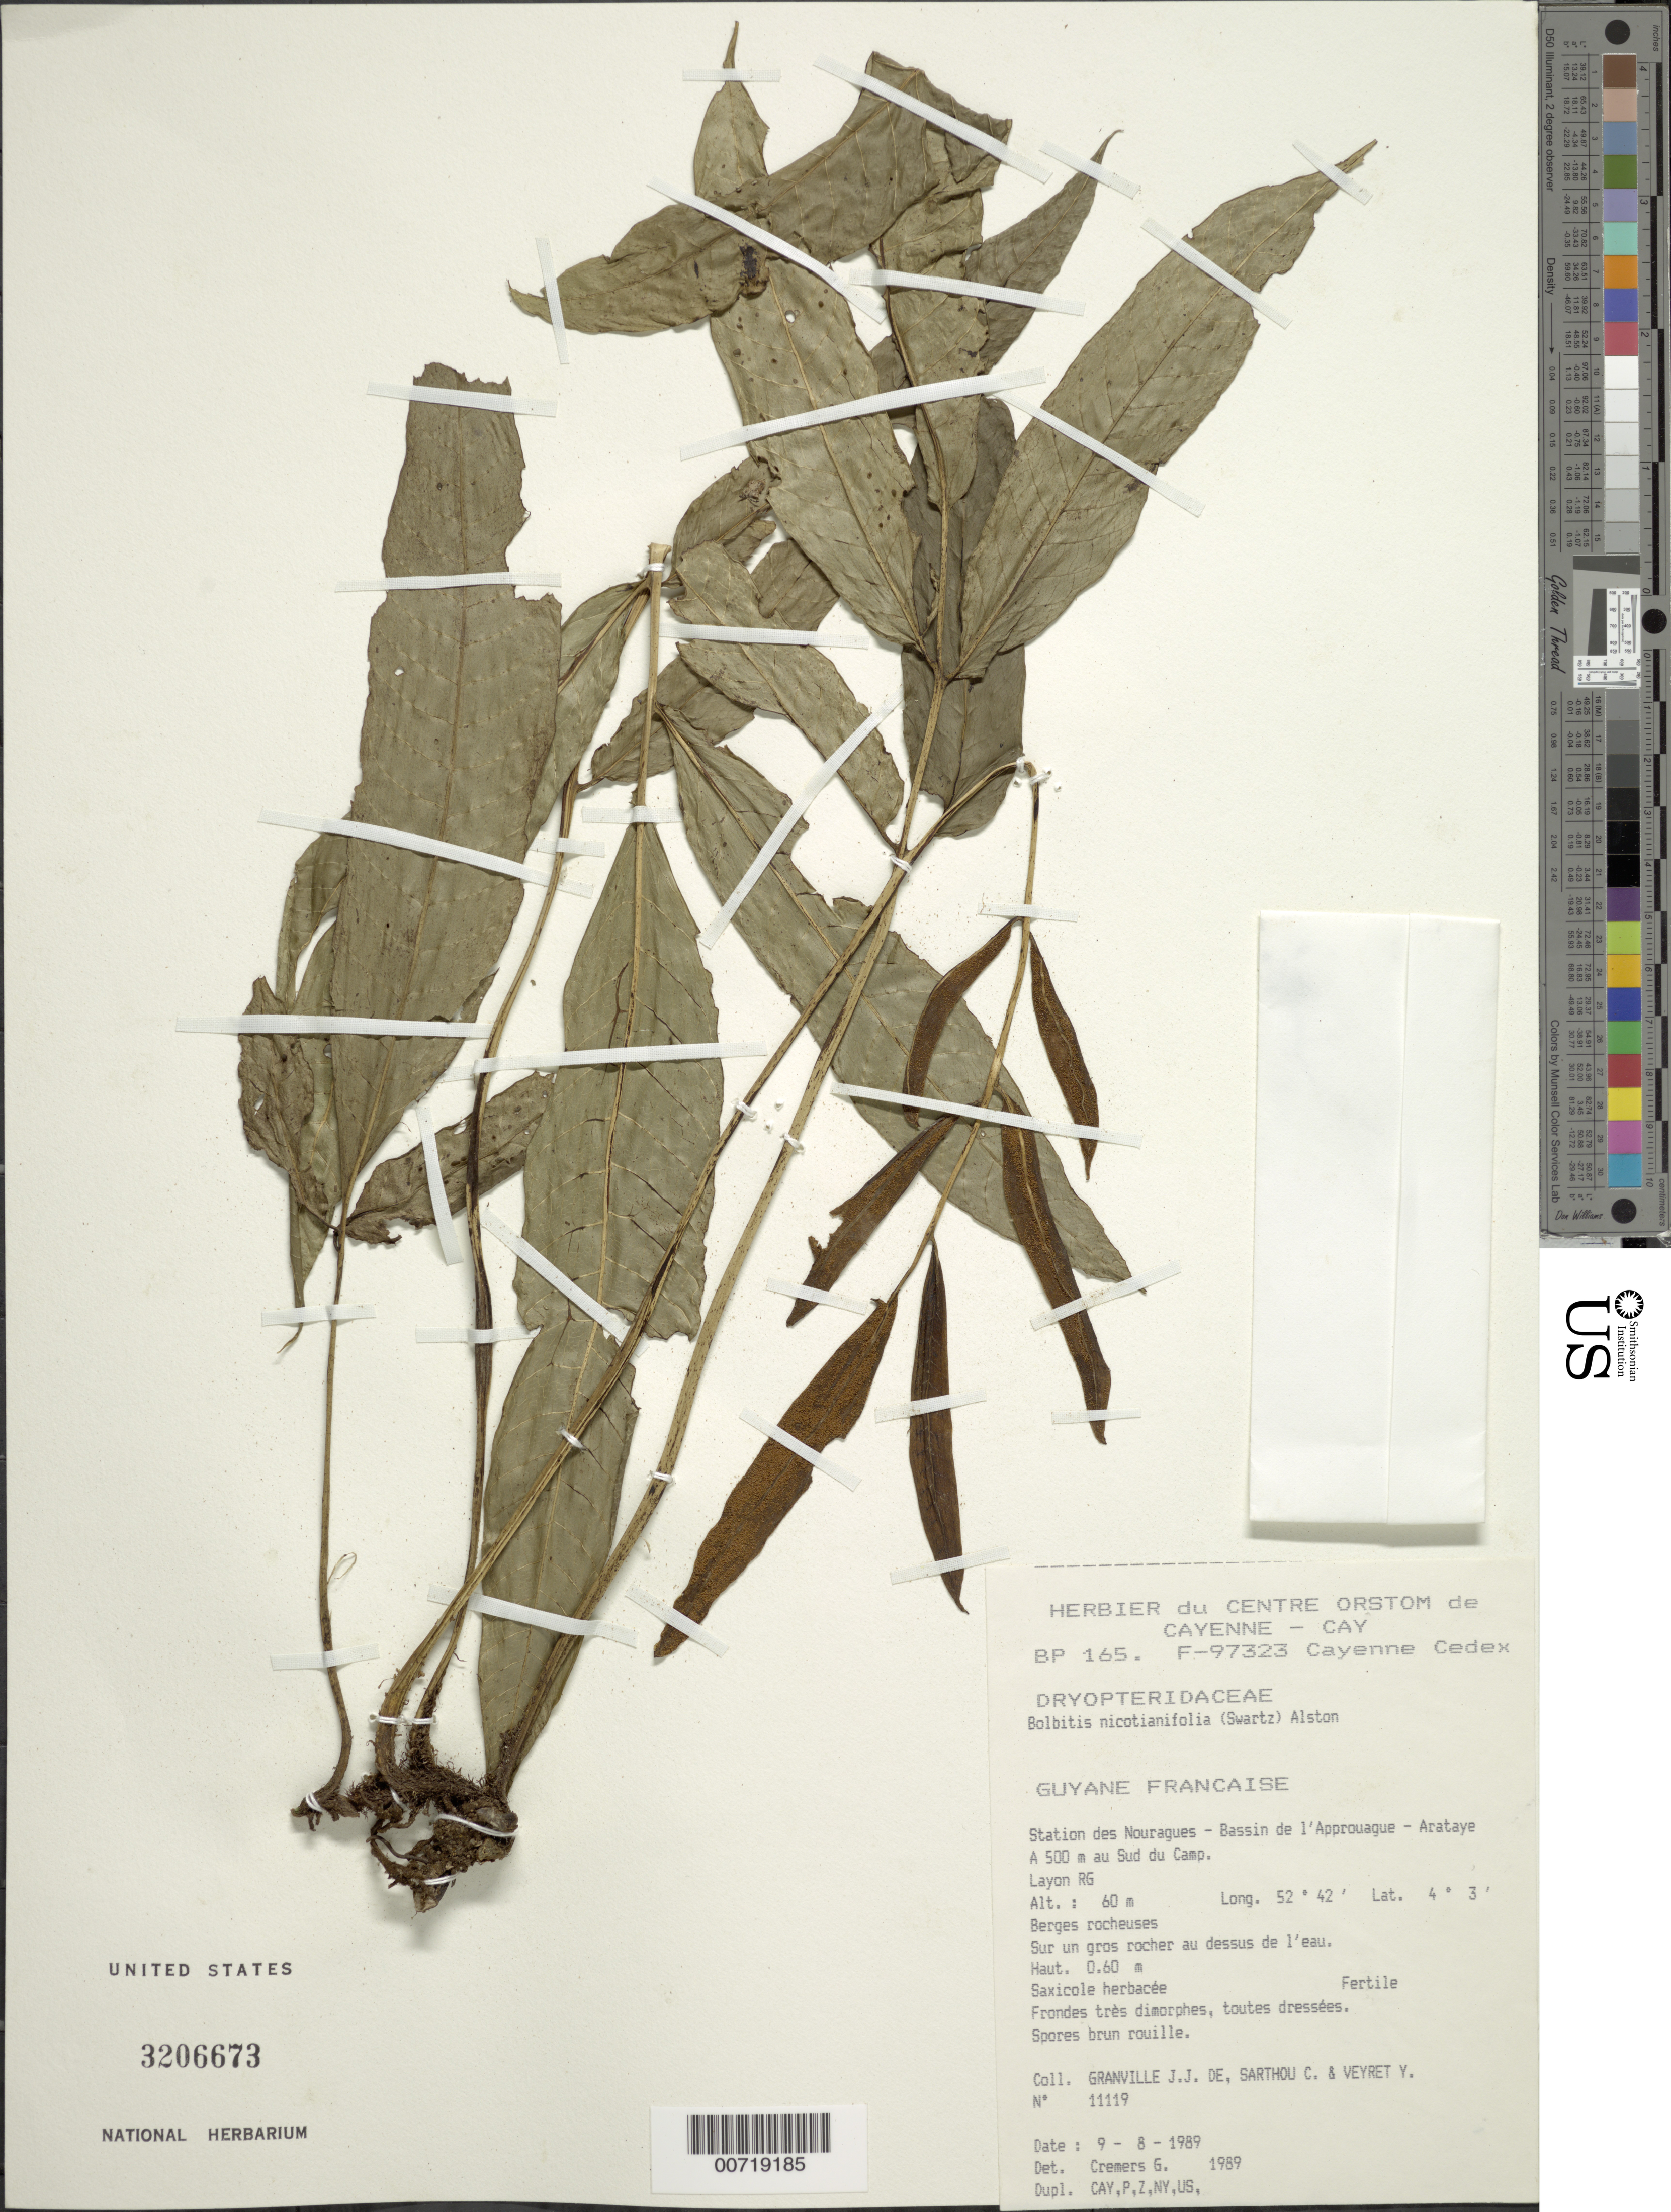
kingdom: Plantae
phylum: Tracheophyta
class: Polypodiopsida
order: Polypodiales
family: Dryopteridaceae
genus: Mickelia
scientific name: Mickelia nicotianifolia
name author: (Sw.) R.C. Moran et al.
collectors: J.-J. de Granville, C. Sarthou & Y. Veyret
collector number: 11119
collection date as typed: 9-Aug-89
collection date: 1989-08-09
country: French Guiana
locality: Station des Nouragues, Bassin de l'Approuague, Arataye; 500 m Sud du Camp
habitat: Berges rocheuses; fur un gros rocher au dessus de l'eau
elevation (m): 60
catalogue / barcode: US 3206673